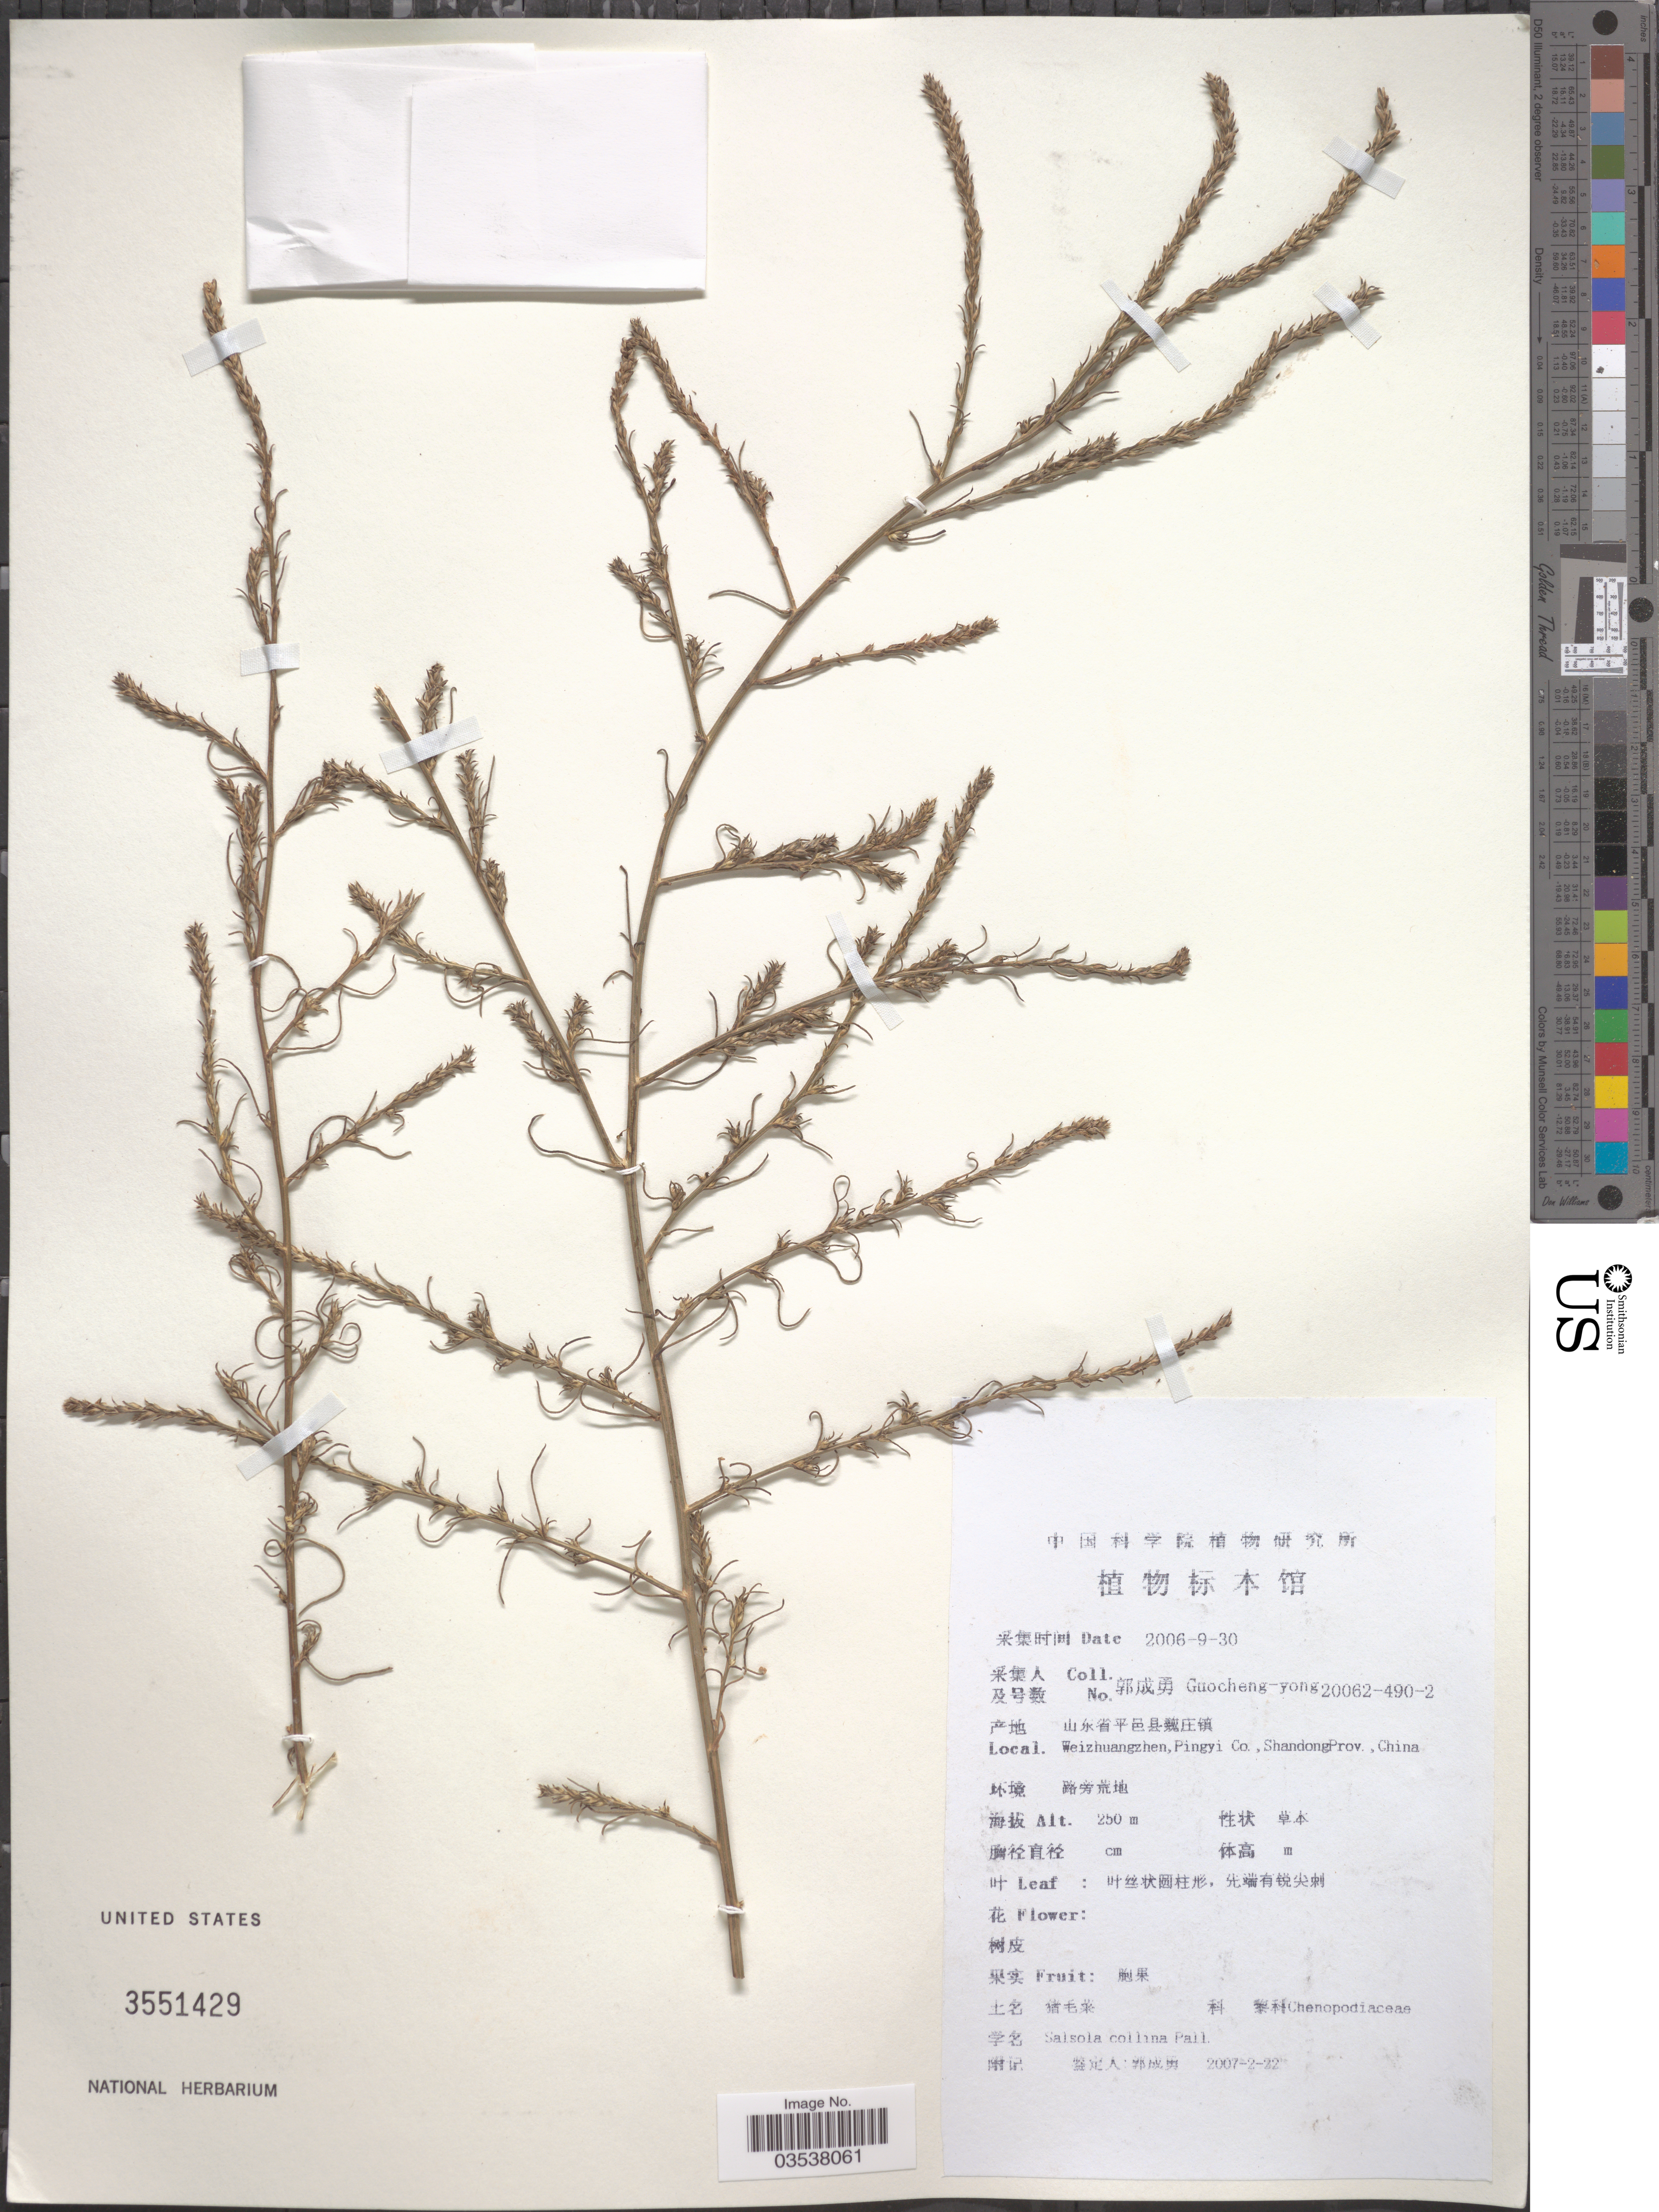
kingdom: Plantae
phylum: Tracheophyta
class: Magnoliopsida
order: Caryophyllales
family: Amaranthaceae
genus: Salsola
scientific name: Salsola collina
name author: Pall.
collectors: Guo cheng-yong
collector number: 20062-490-2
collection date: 2006-09-30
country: China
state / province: Shandong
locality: Weizhuangzhen, Pingyi Co., Shandong Prov.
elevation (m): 250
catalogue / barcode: US 3551429